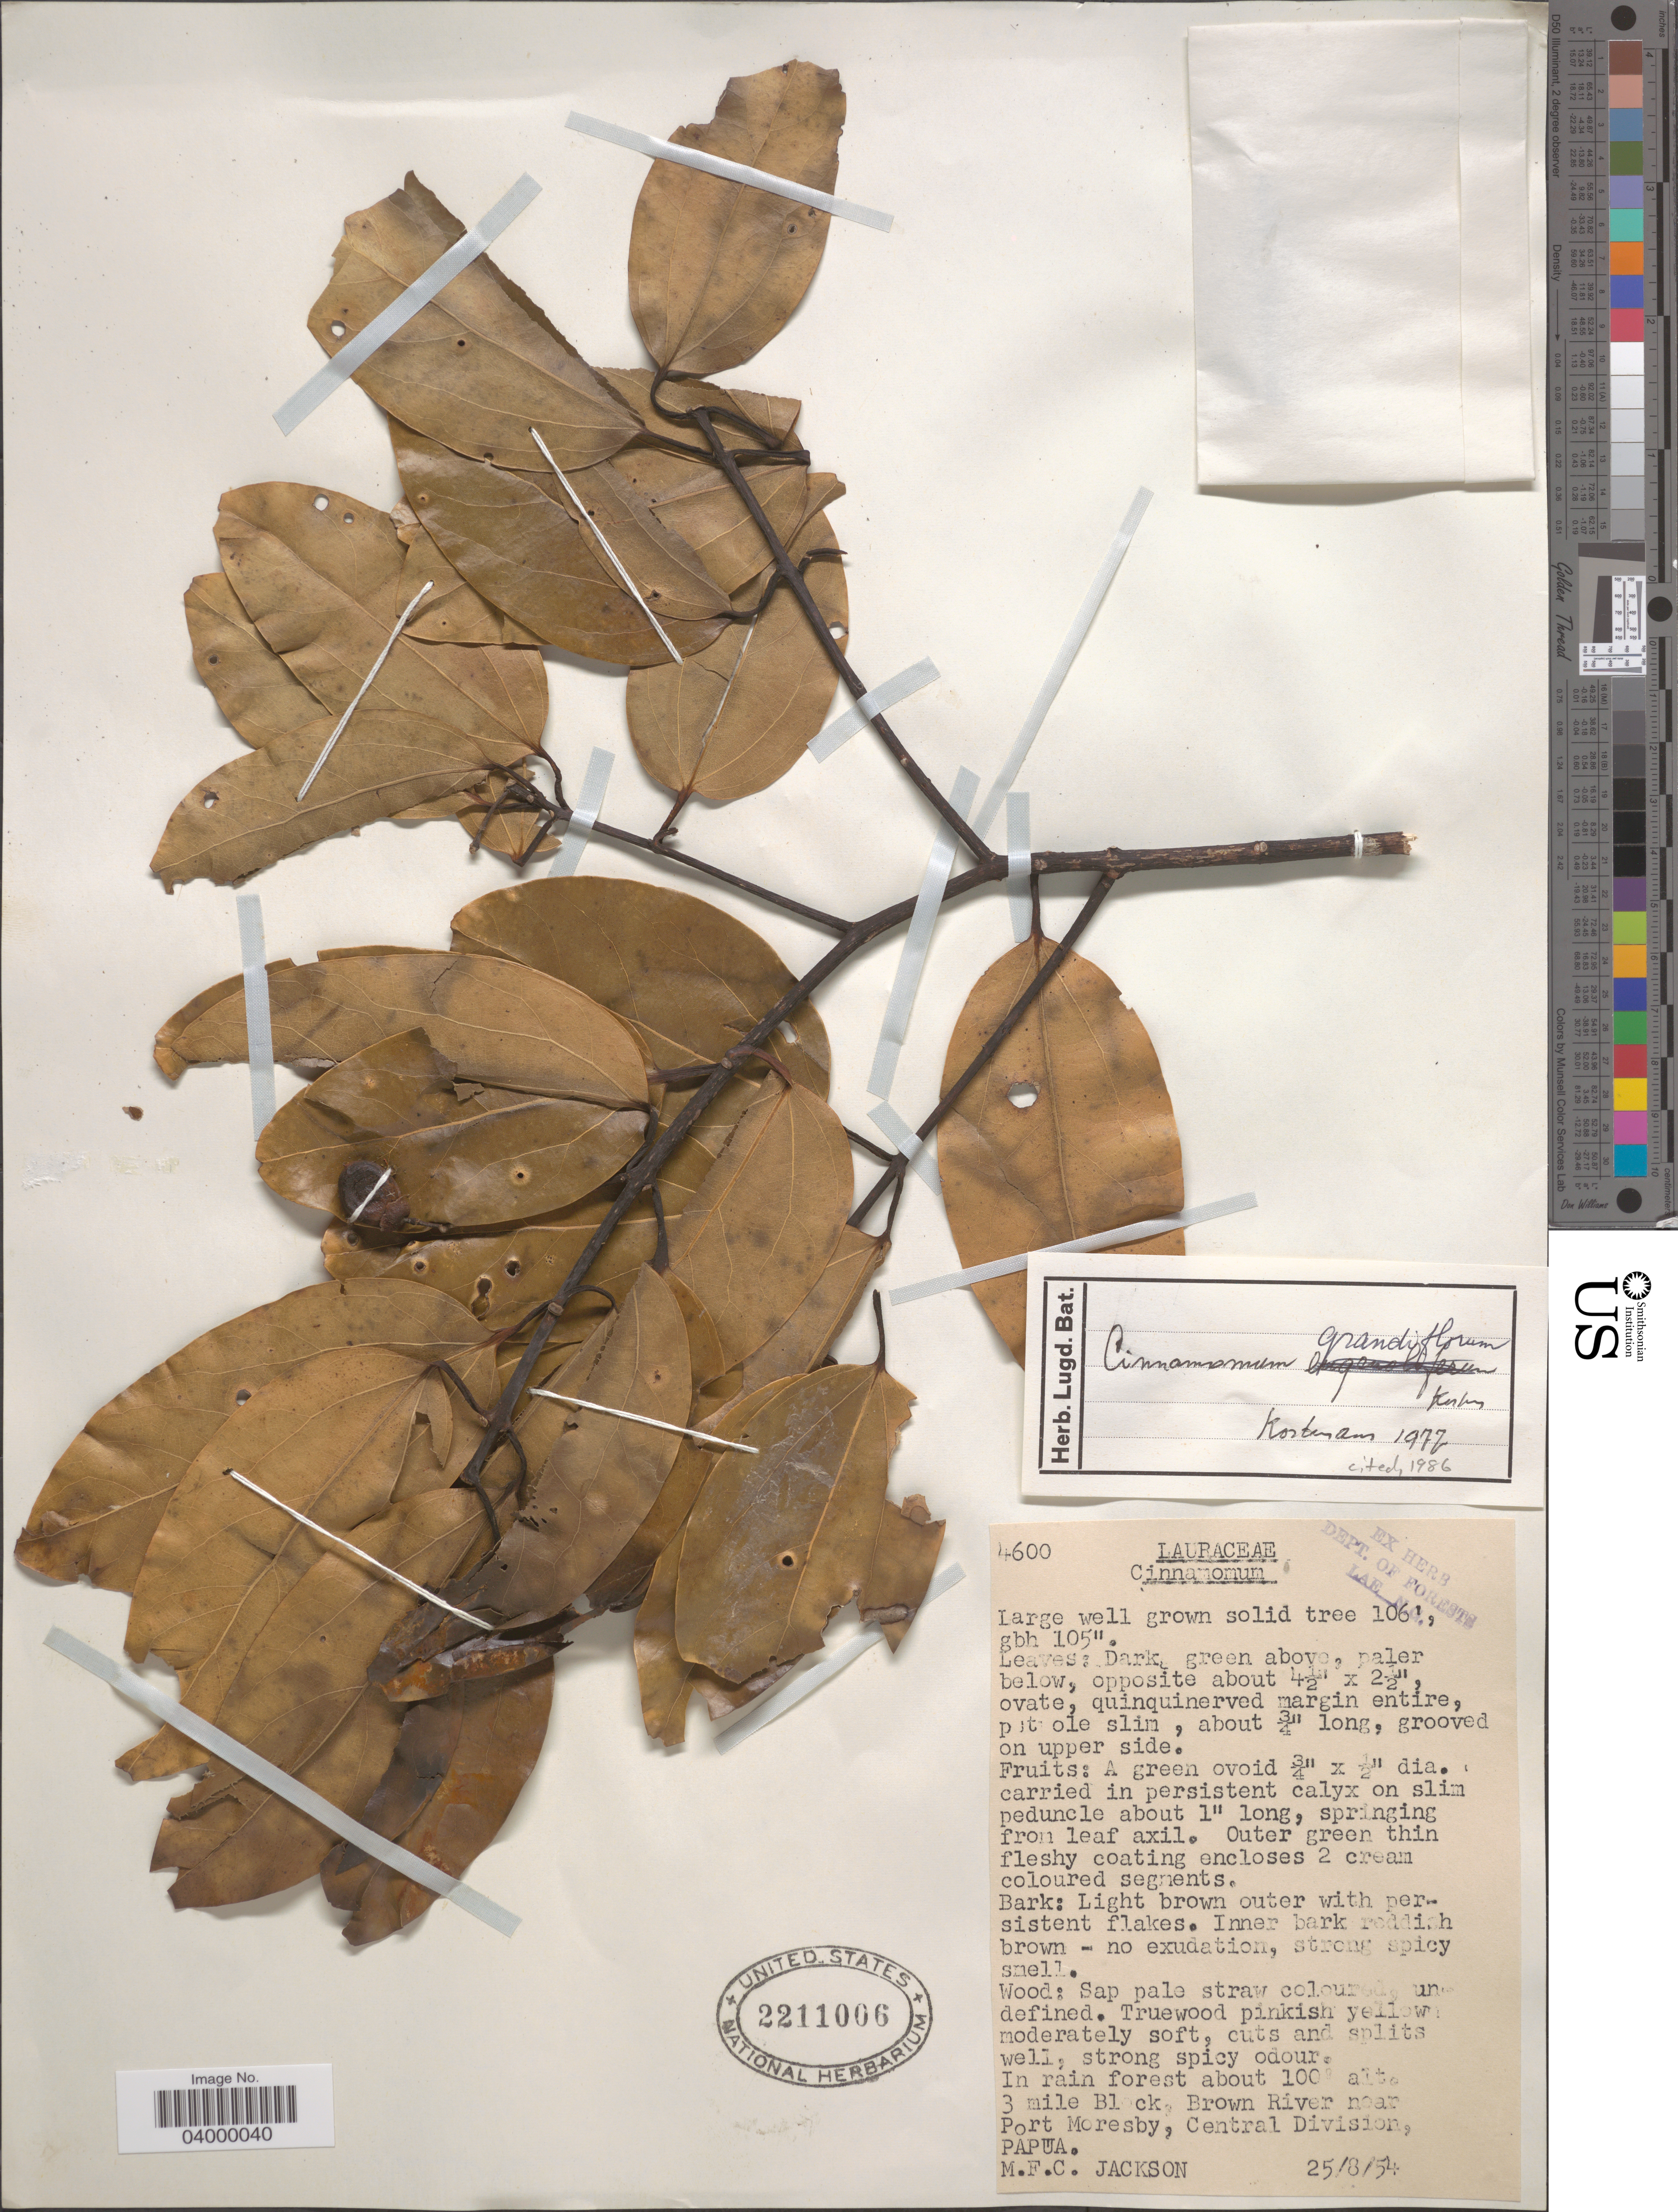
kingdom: Plantae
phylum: Tracheophyta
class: Magnoliopsida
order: Laurales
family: Lauraceae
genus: Cinnamomum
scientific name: Cinnamomum grandiflorum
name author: Kosterm.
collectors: M.F.C. Jackson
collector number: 4600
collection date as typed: Transcribed d/m/y: 25/8/54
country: Papua New Guinea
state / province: Central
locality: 3 mile Black, Brown River near Port Moresby, Central Division, Papua.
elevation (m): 30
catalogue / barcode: US 2211006